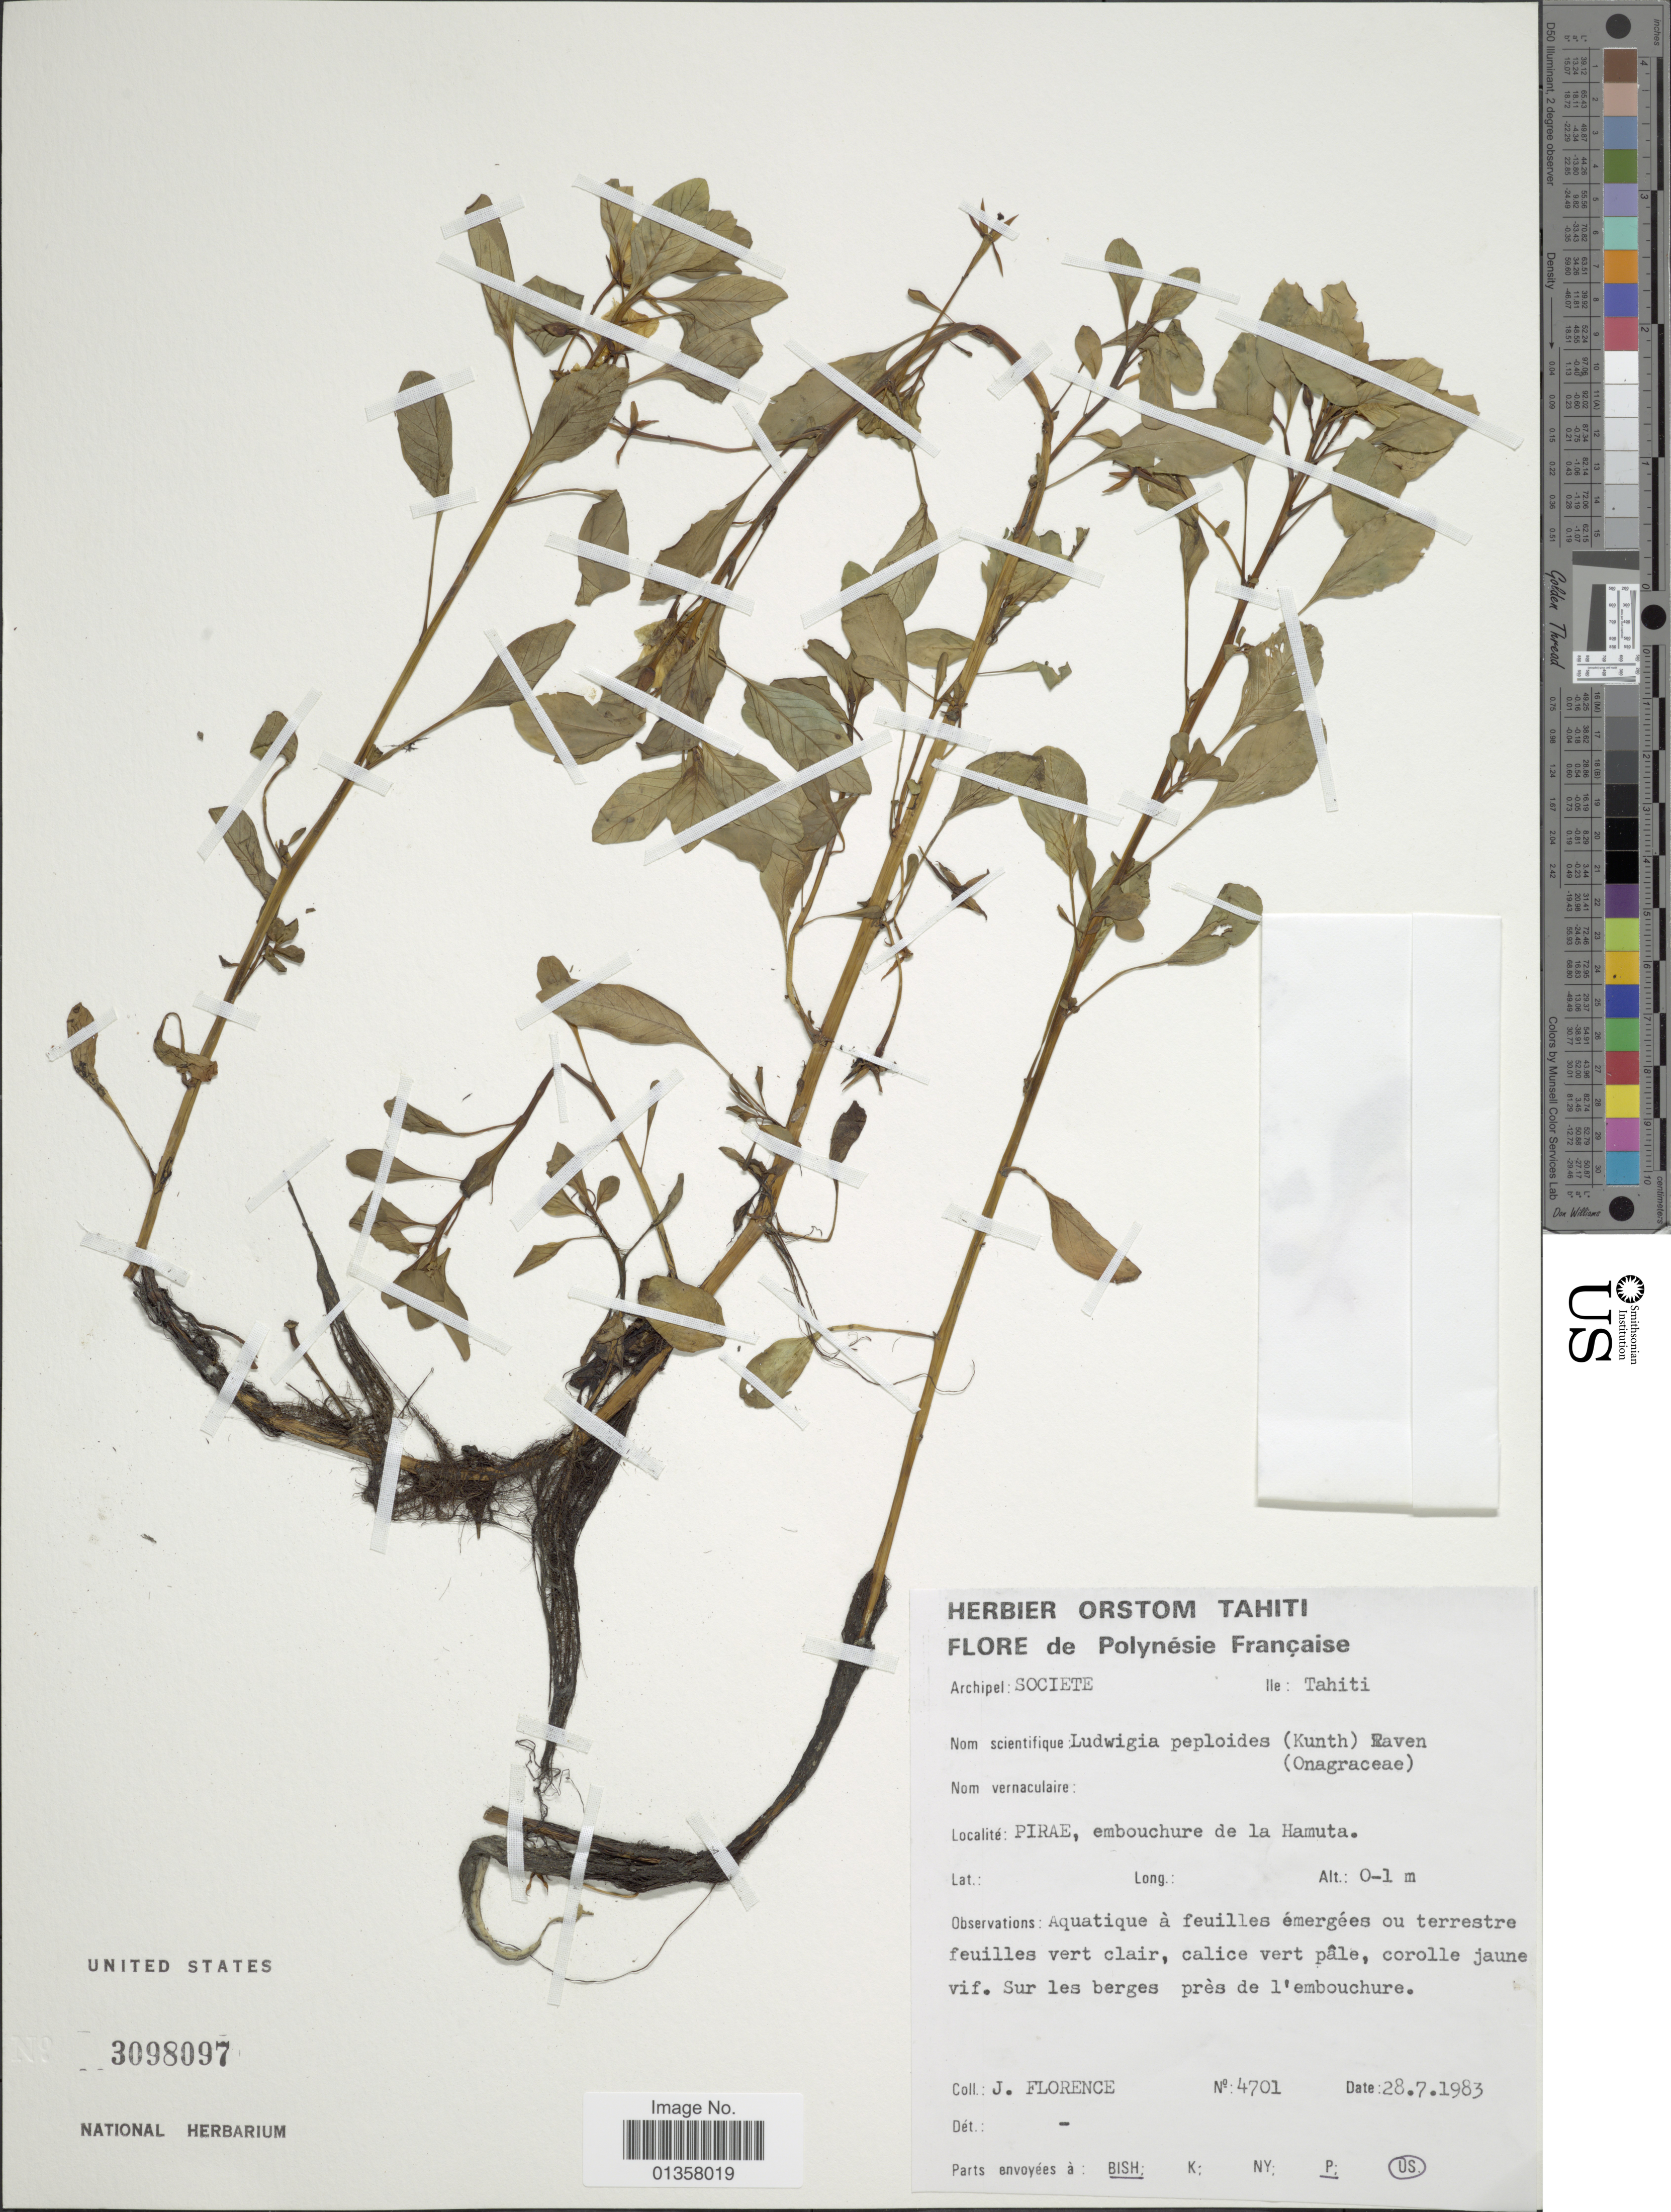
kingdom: Plantae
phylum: Tracheophyta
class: Magnoliopsida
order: Myrtales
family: Onagraceae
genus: Ludwigia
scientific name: Ludwigia peploides subsp. peploides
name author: (Kunth) P.H. Raven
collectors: J. Florence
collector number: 4701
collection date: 1983-07-28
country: French Polynesia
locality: Archipel: Societe, Ile: Tahiti, Pirae, embouchure de la Hamuta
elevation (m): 0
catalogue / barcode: US 3098097